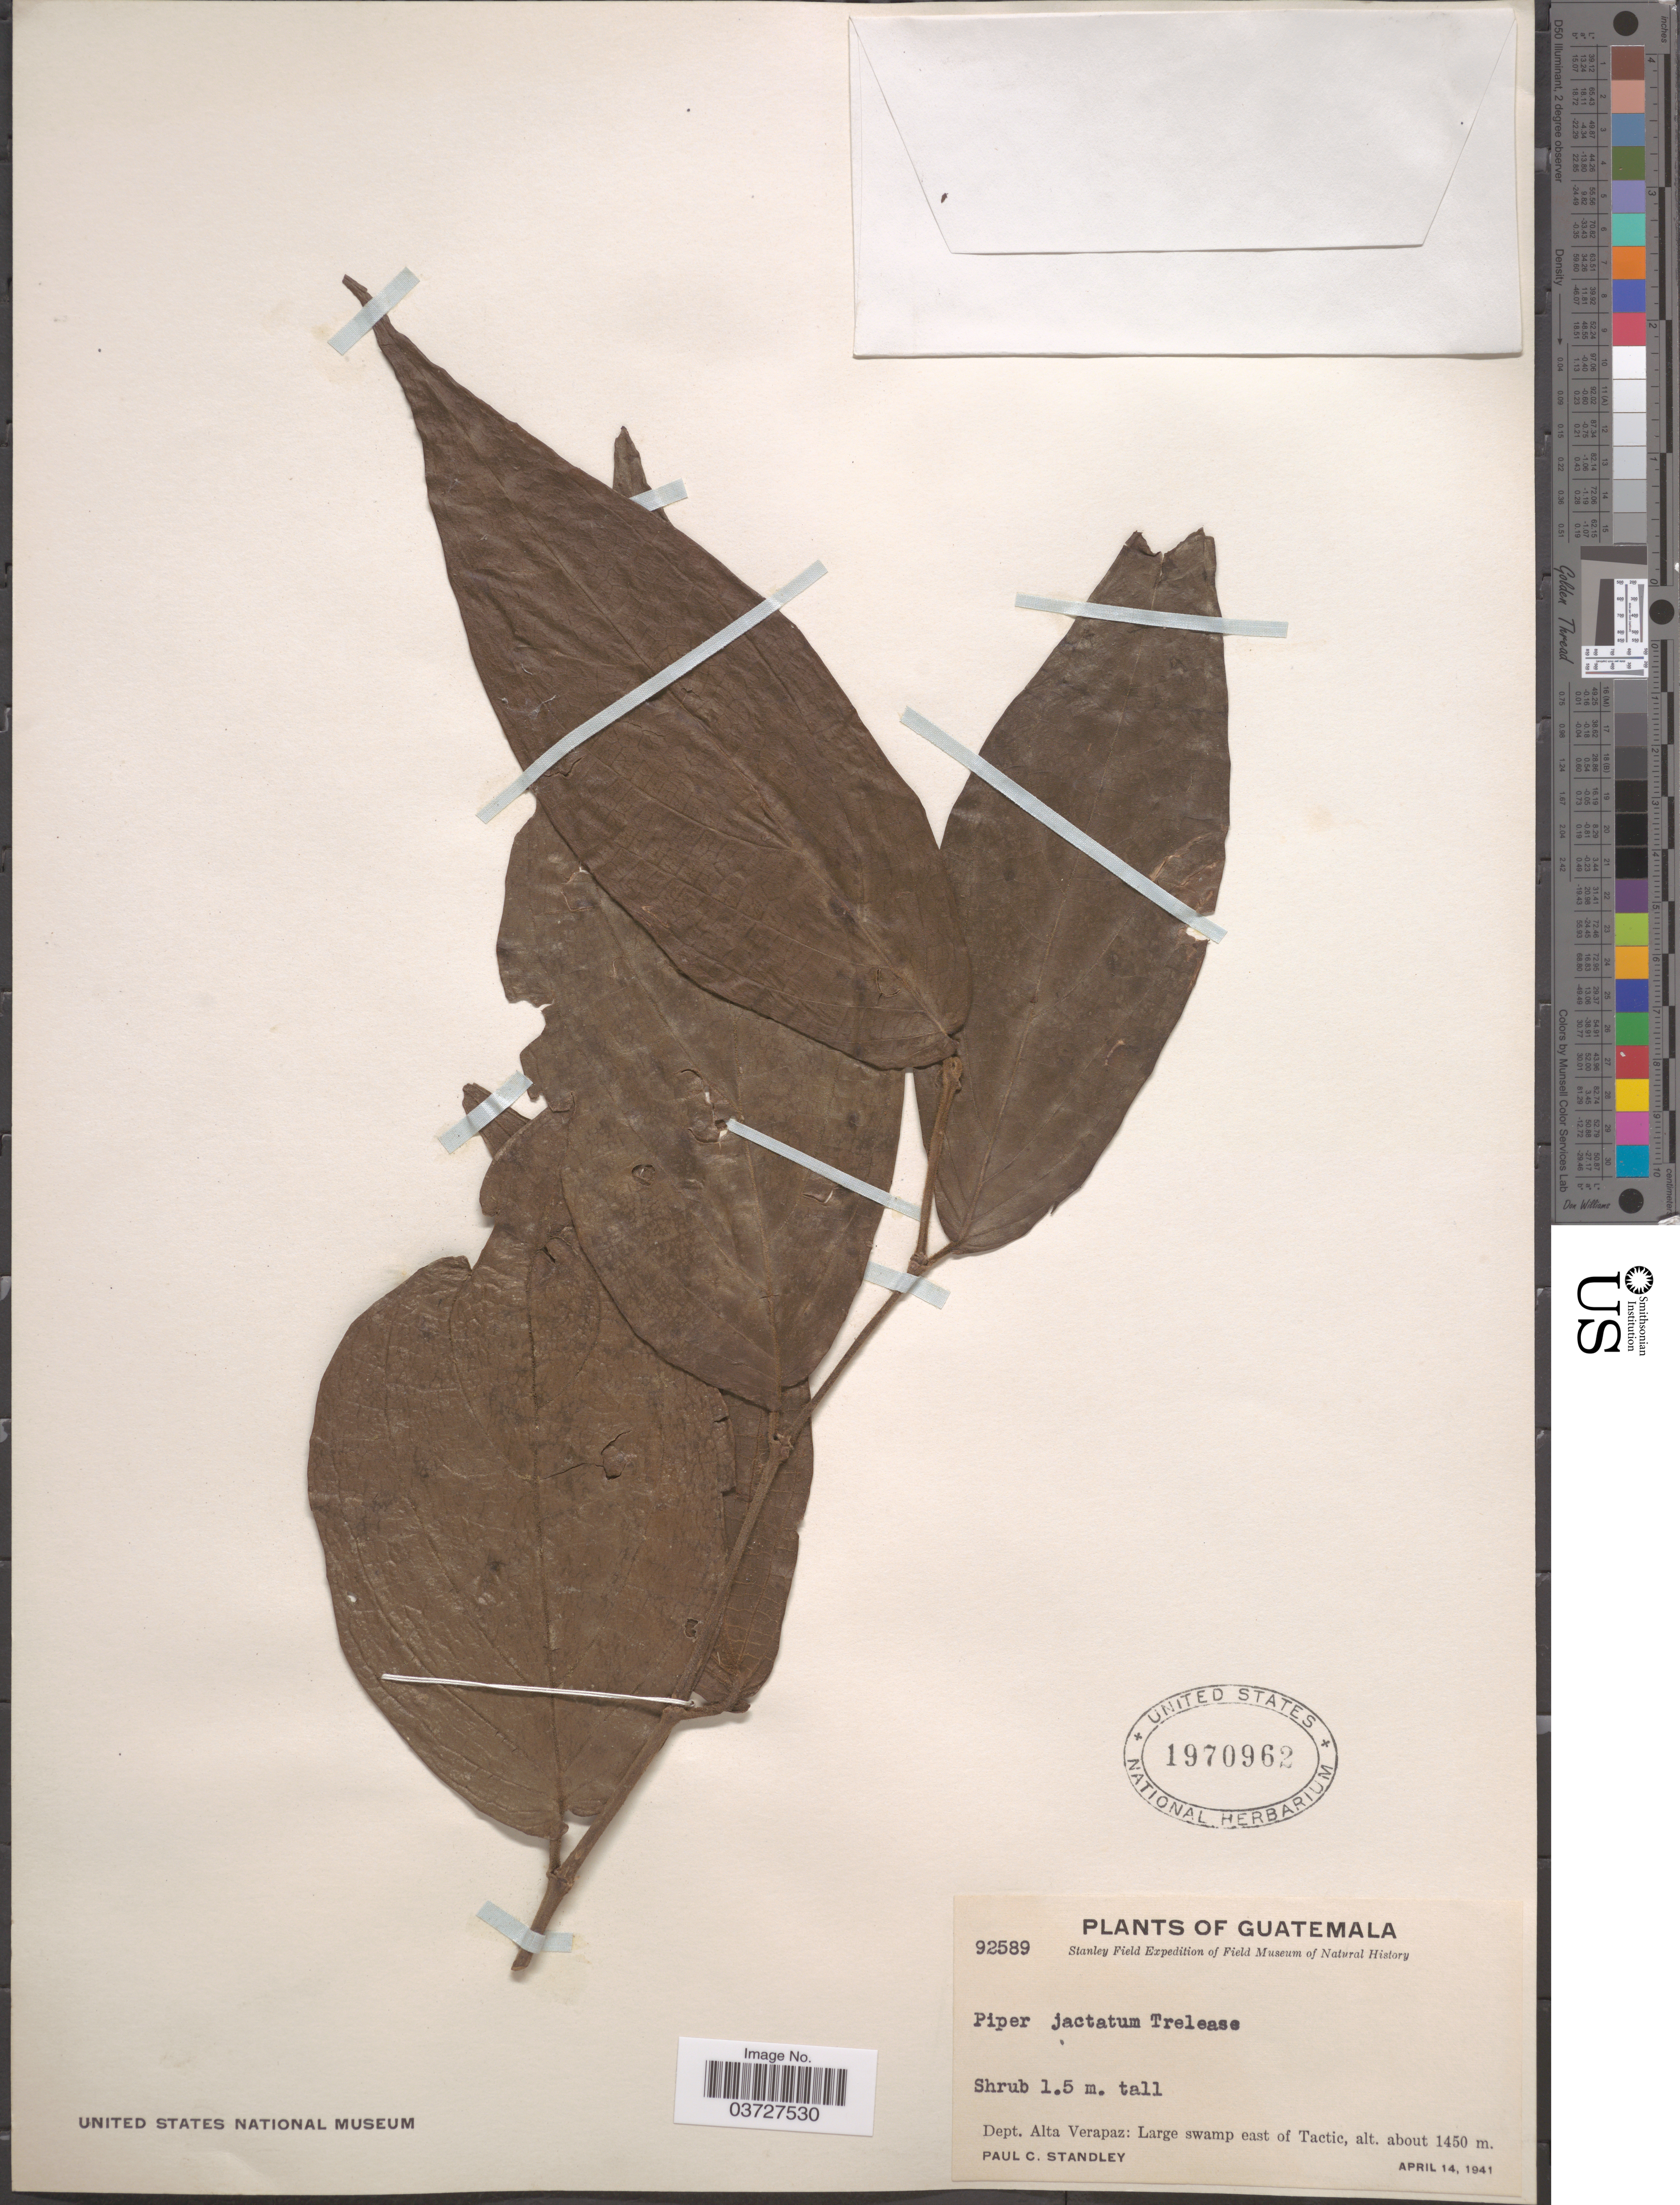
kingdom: Plantae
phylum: Tracheophyta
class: Magnoliopsida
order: Piperales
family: Piperaceae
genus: Piper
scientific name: Piper jactatum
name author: Trel. & Standl.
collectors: P. C. Standley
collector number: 92589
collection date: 1941-04-14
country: Guatemala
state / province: Alta Verapaz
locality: Dept. Alta Verapaz: Large swamp east of Tactic.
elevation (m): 1450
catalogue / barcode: US 1970962